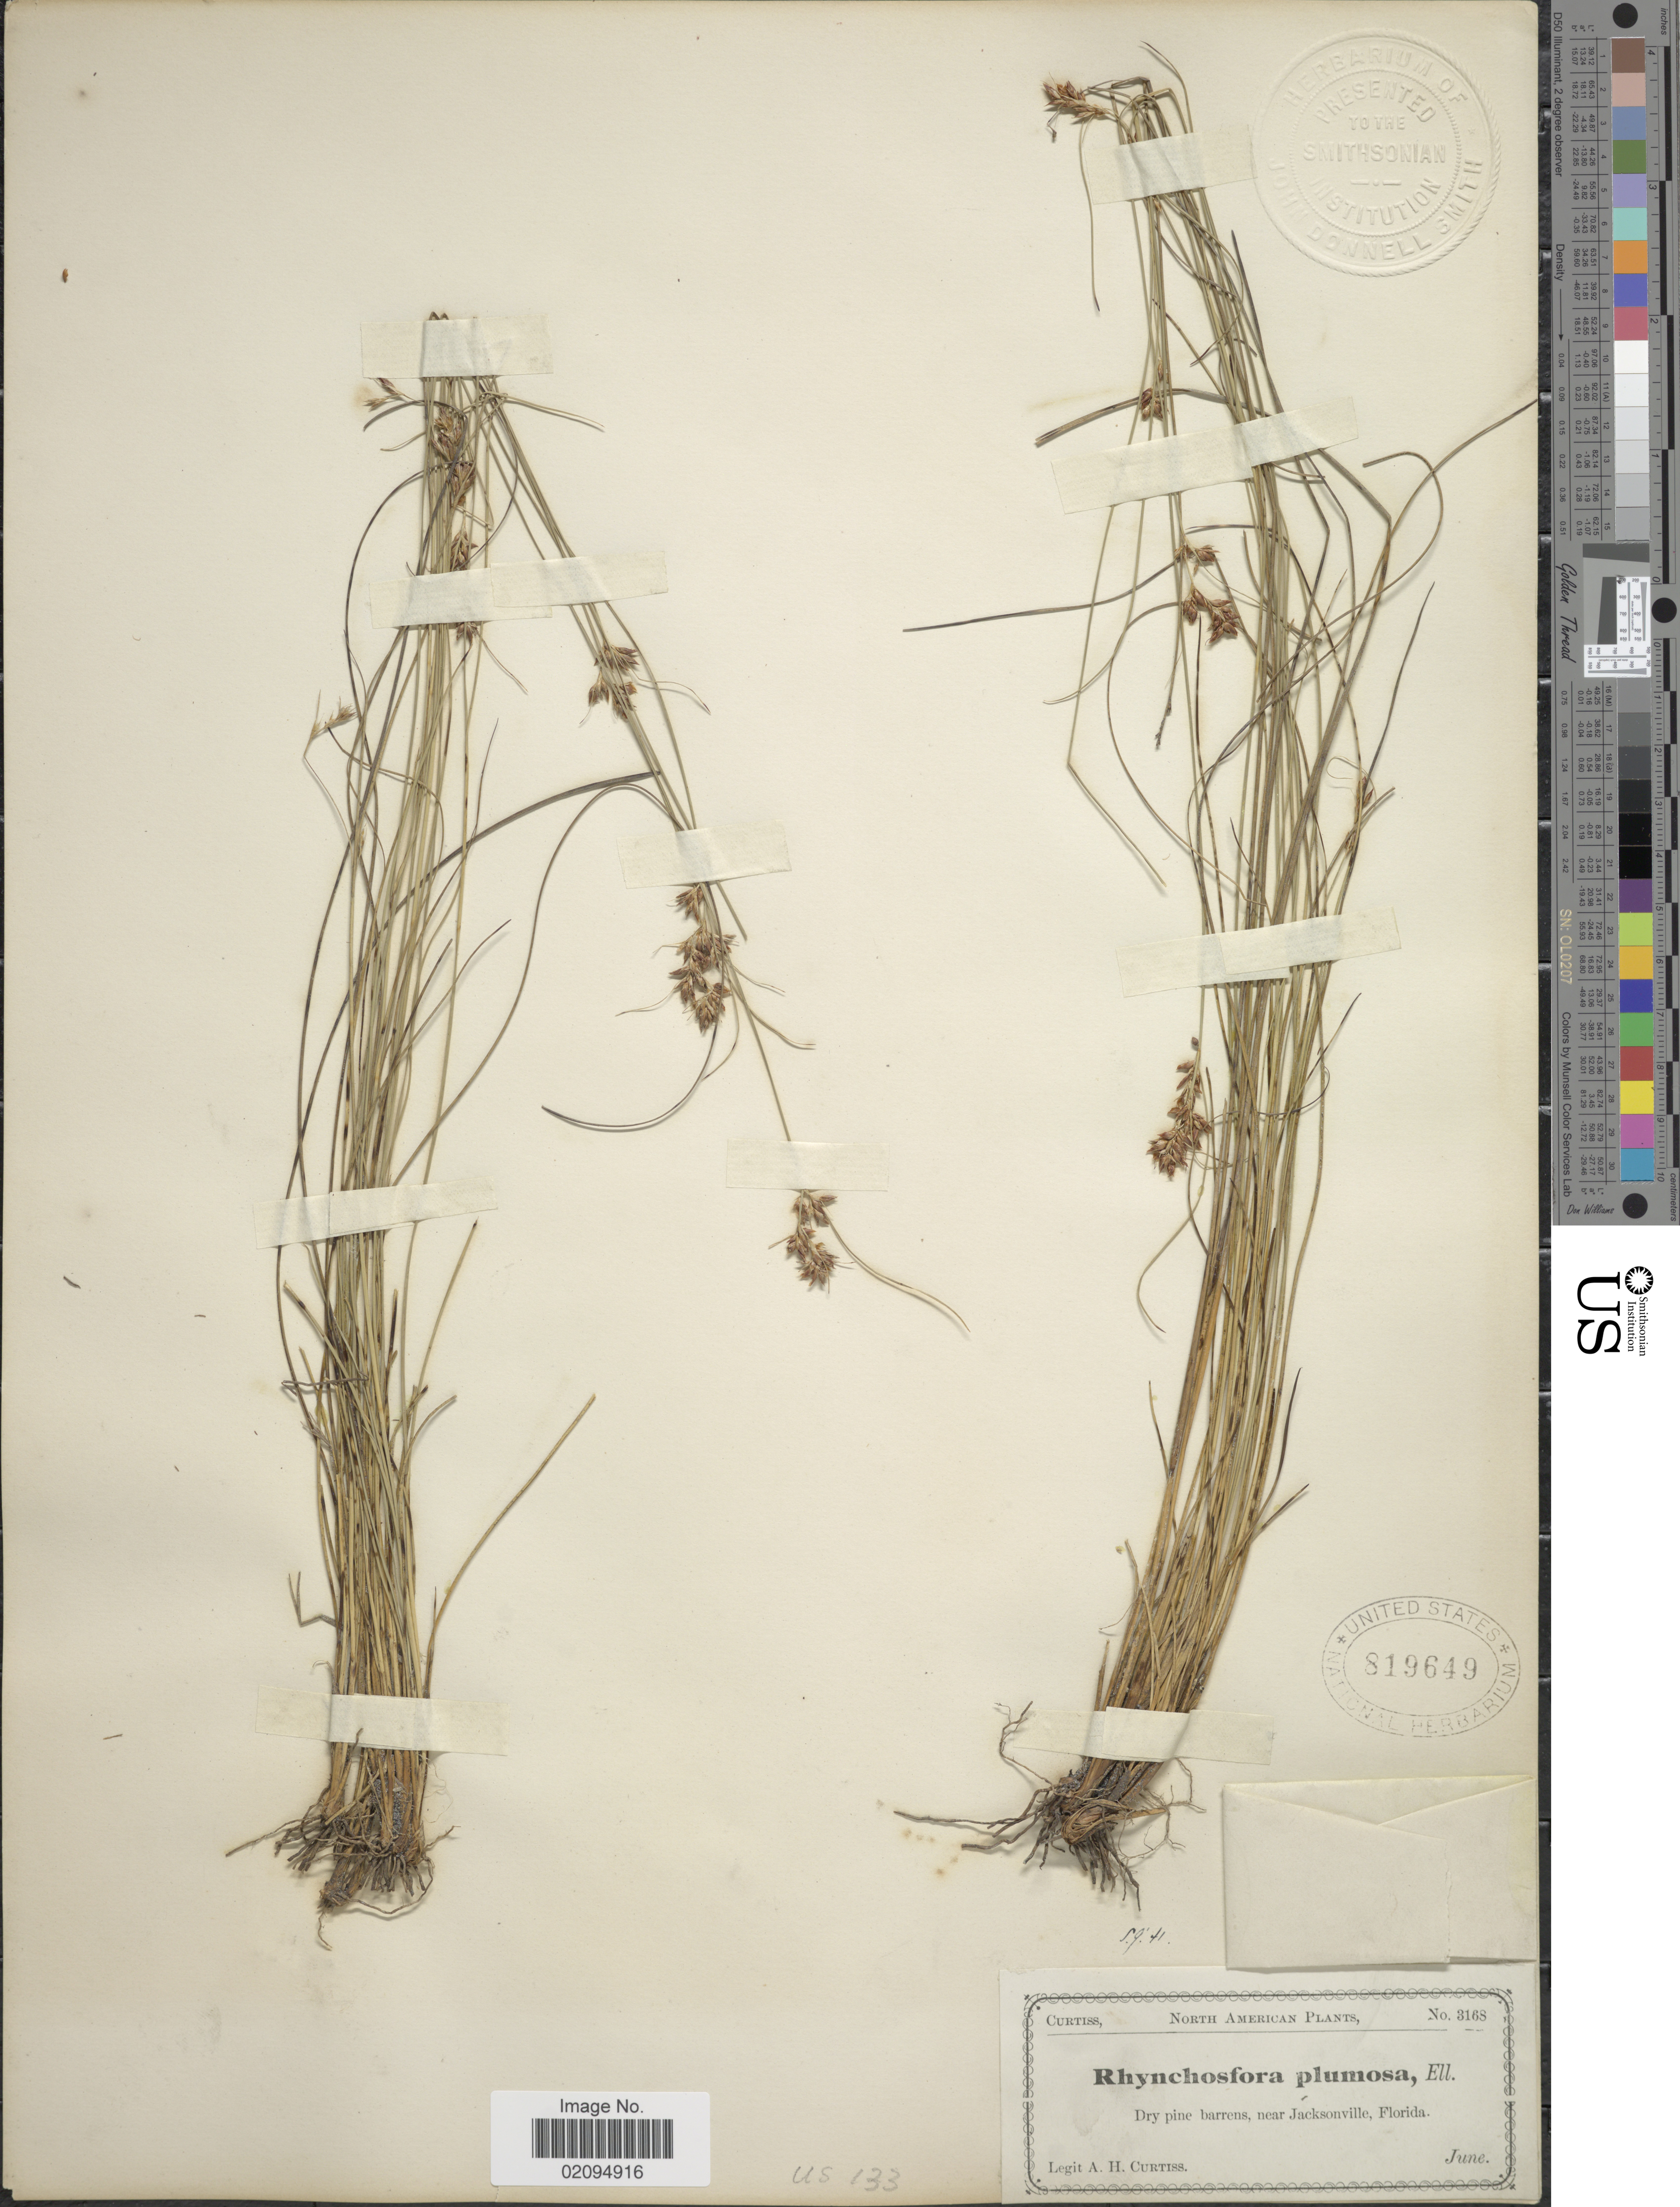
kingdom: Plantae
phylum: Tracheophyta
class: Liliopsida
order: Poales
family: Cyperaceae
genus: Rhynchospora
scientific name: Rhynchospora plumosa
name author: Elliott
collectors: A. H. Curtiss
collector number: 3168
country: United States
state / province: Florida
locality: Near Jacksonville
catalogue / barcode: US 819649